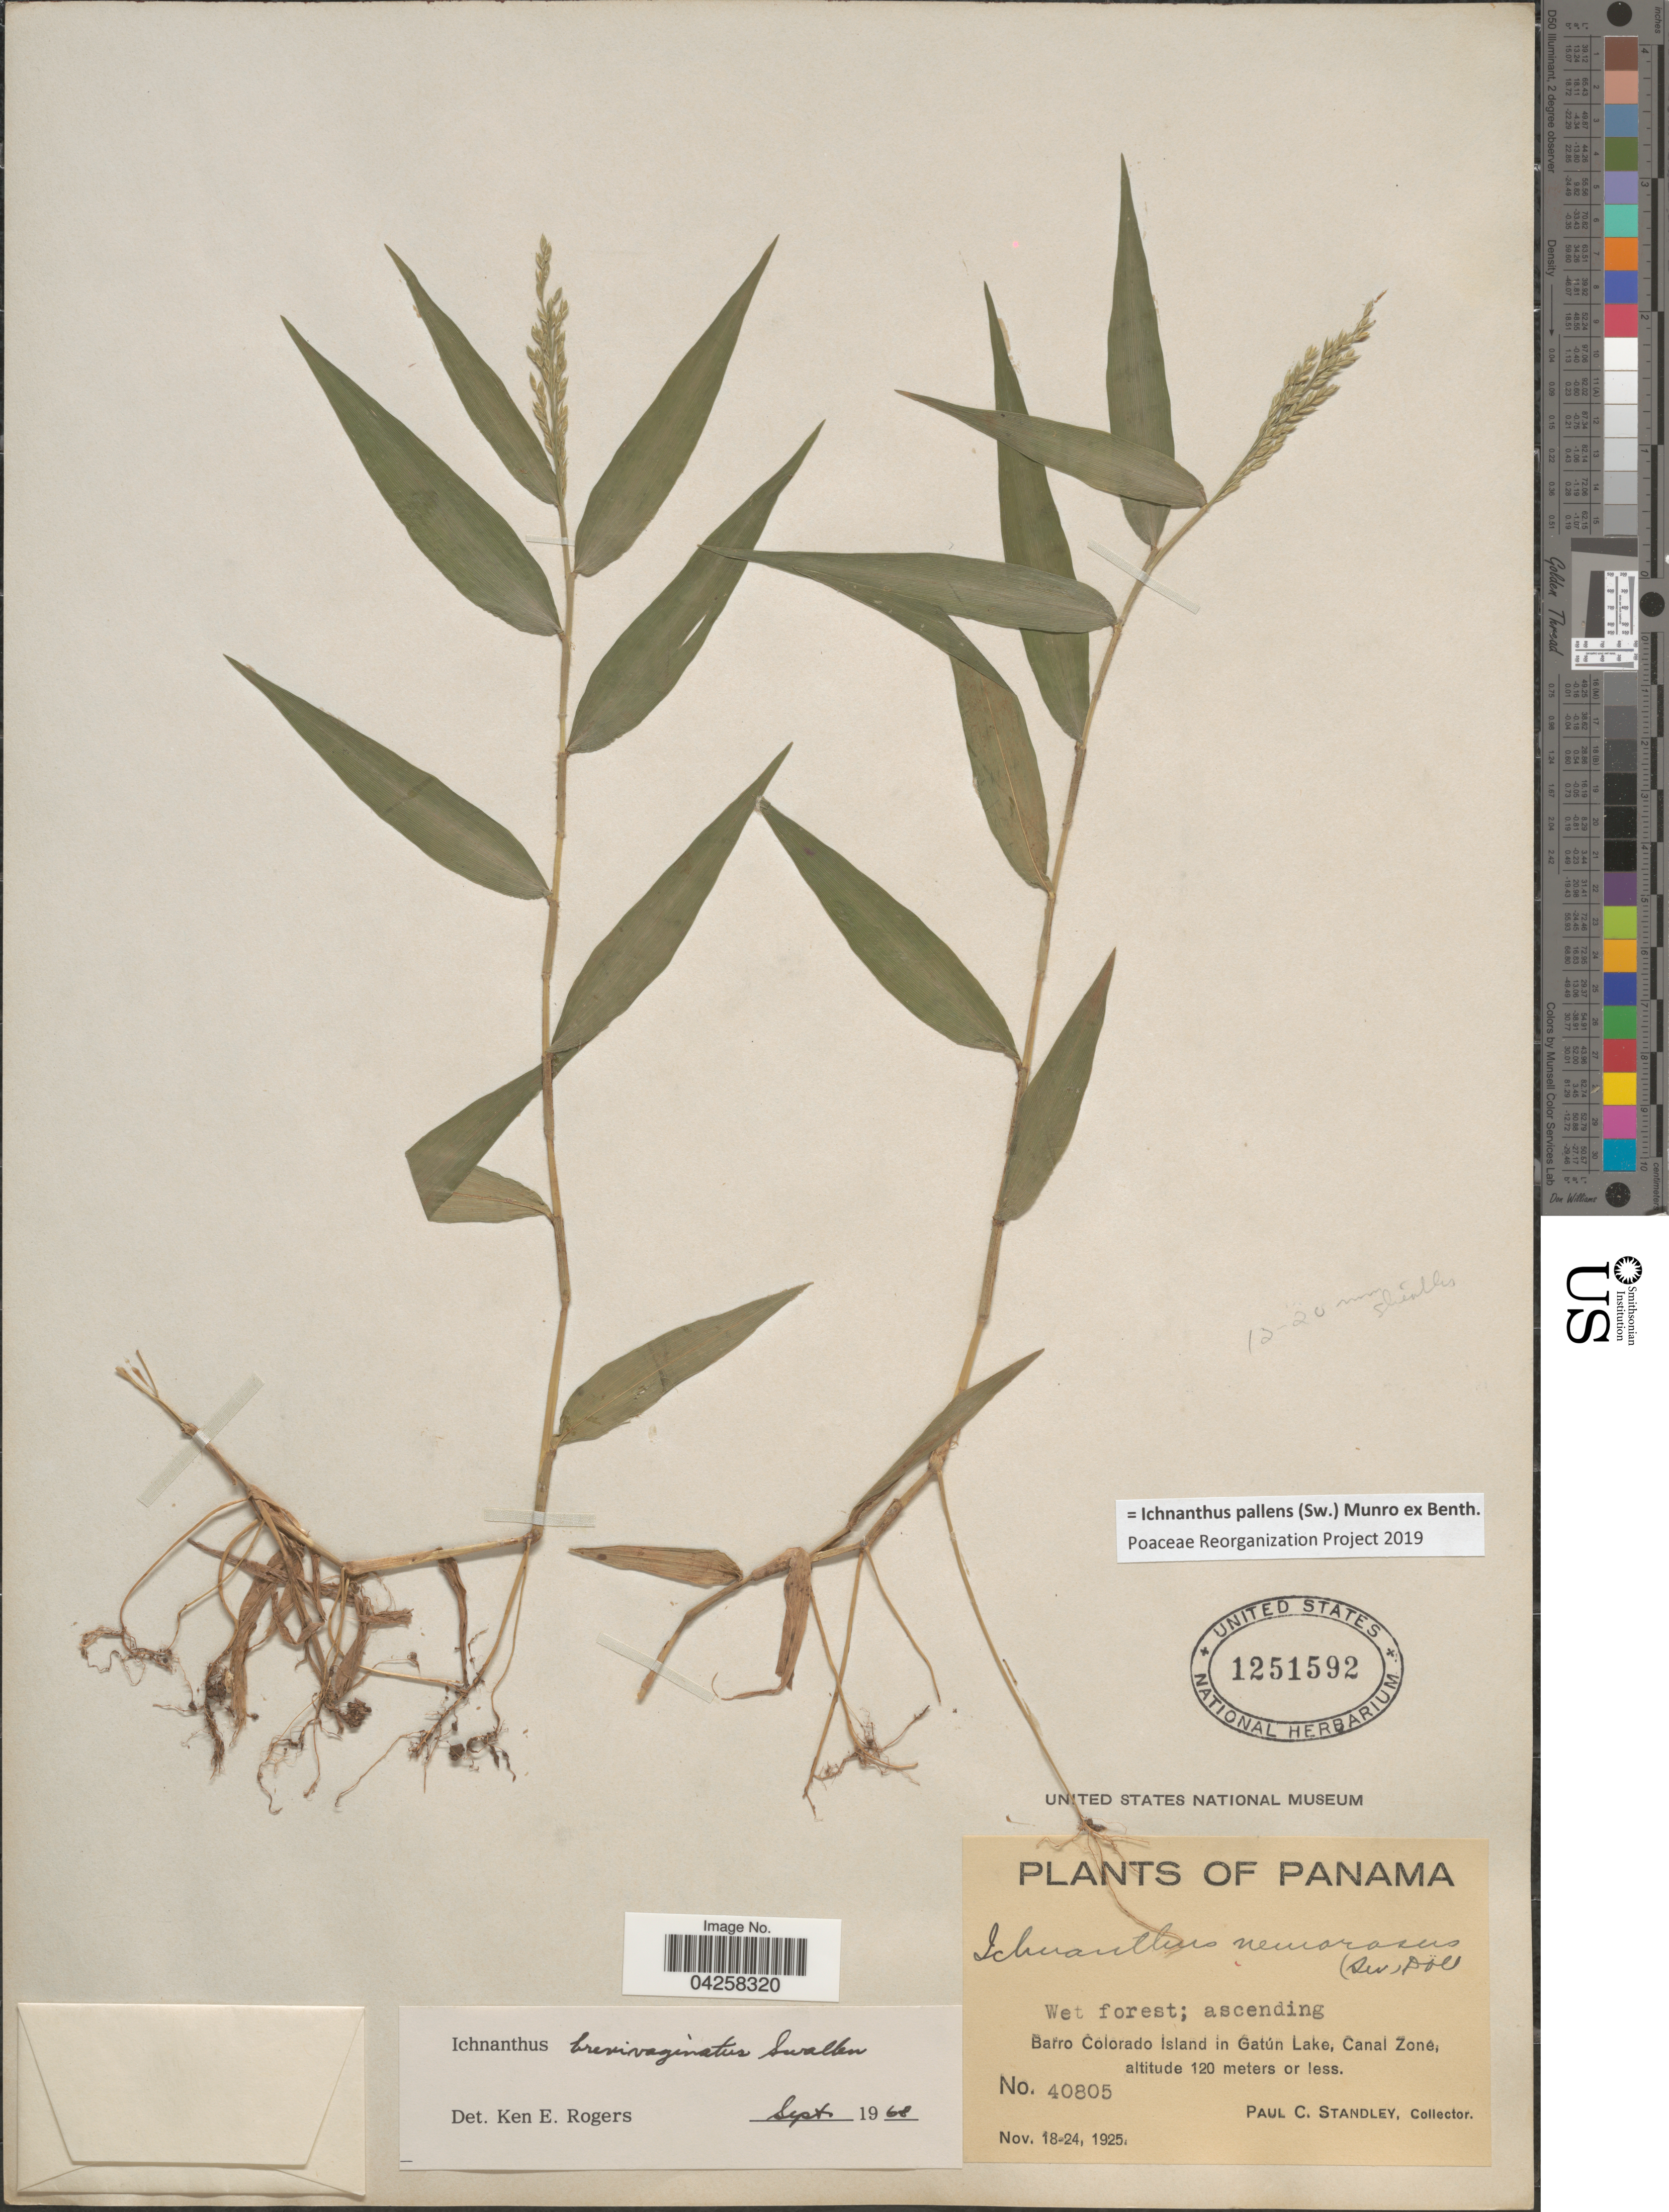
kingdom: Plantae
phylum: Tracheophyta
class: Liliopsida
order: Poales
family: Poaceae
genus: Ichnanthus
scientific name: Ichnanthus pallens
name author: (Sw.) Munro ex Benth.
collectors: P. C. Standley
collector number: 40805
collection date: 1925-11-18/1925-11-24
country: Panama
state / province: Panamá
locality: Barro Colorado Island in Gatún Lake, Canal Zone.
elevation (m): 120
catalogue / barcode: US 1251592